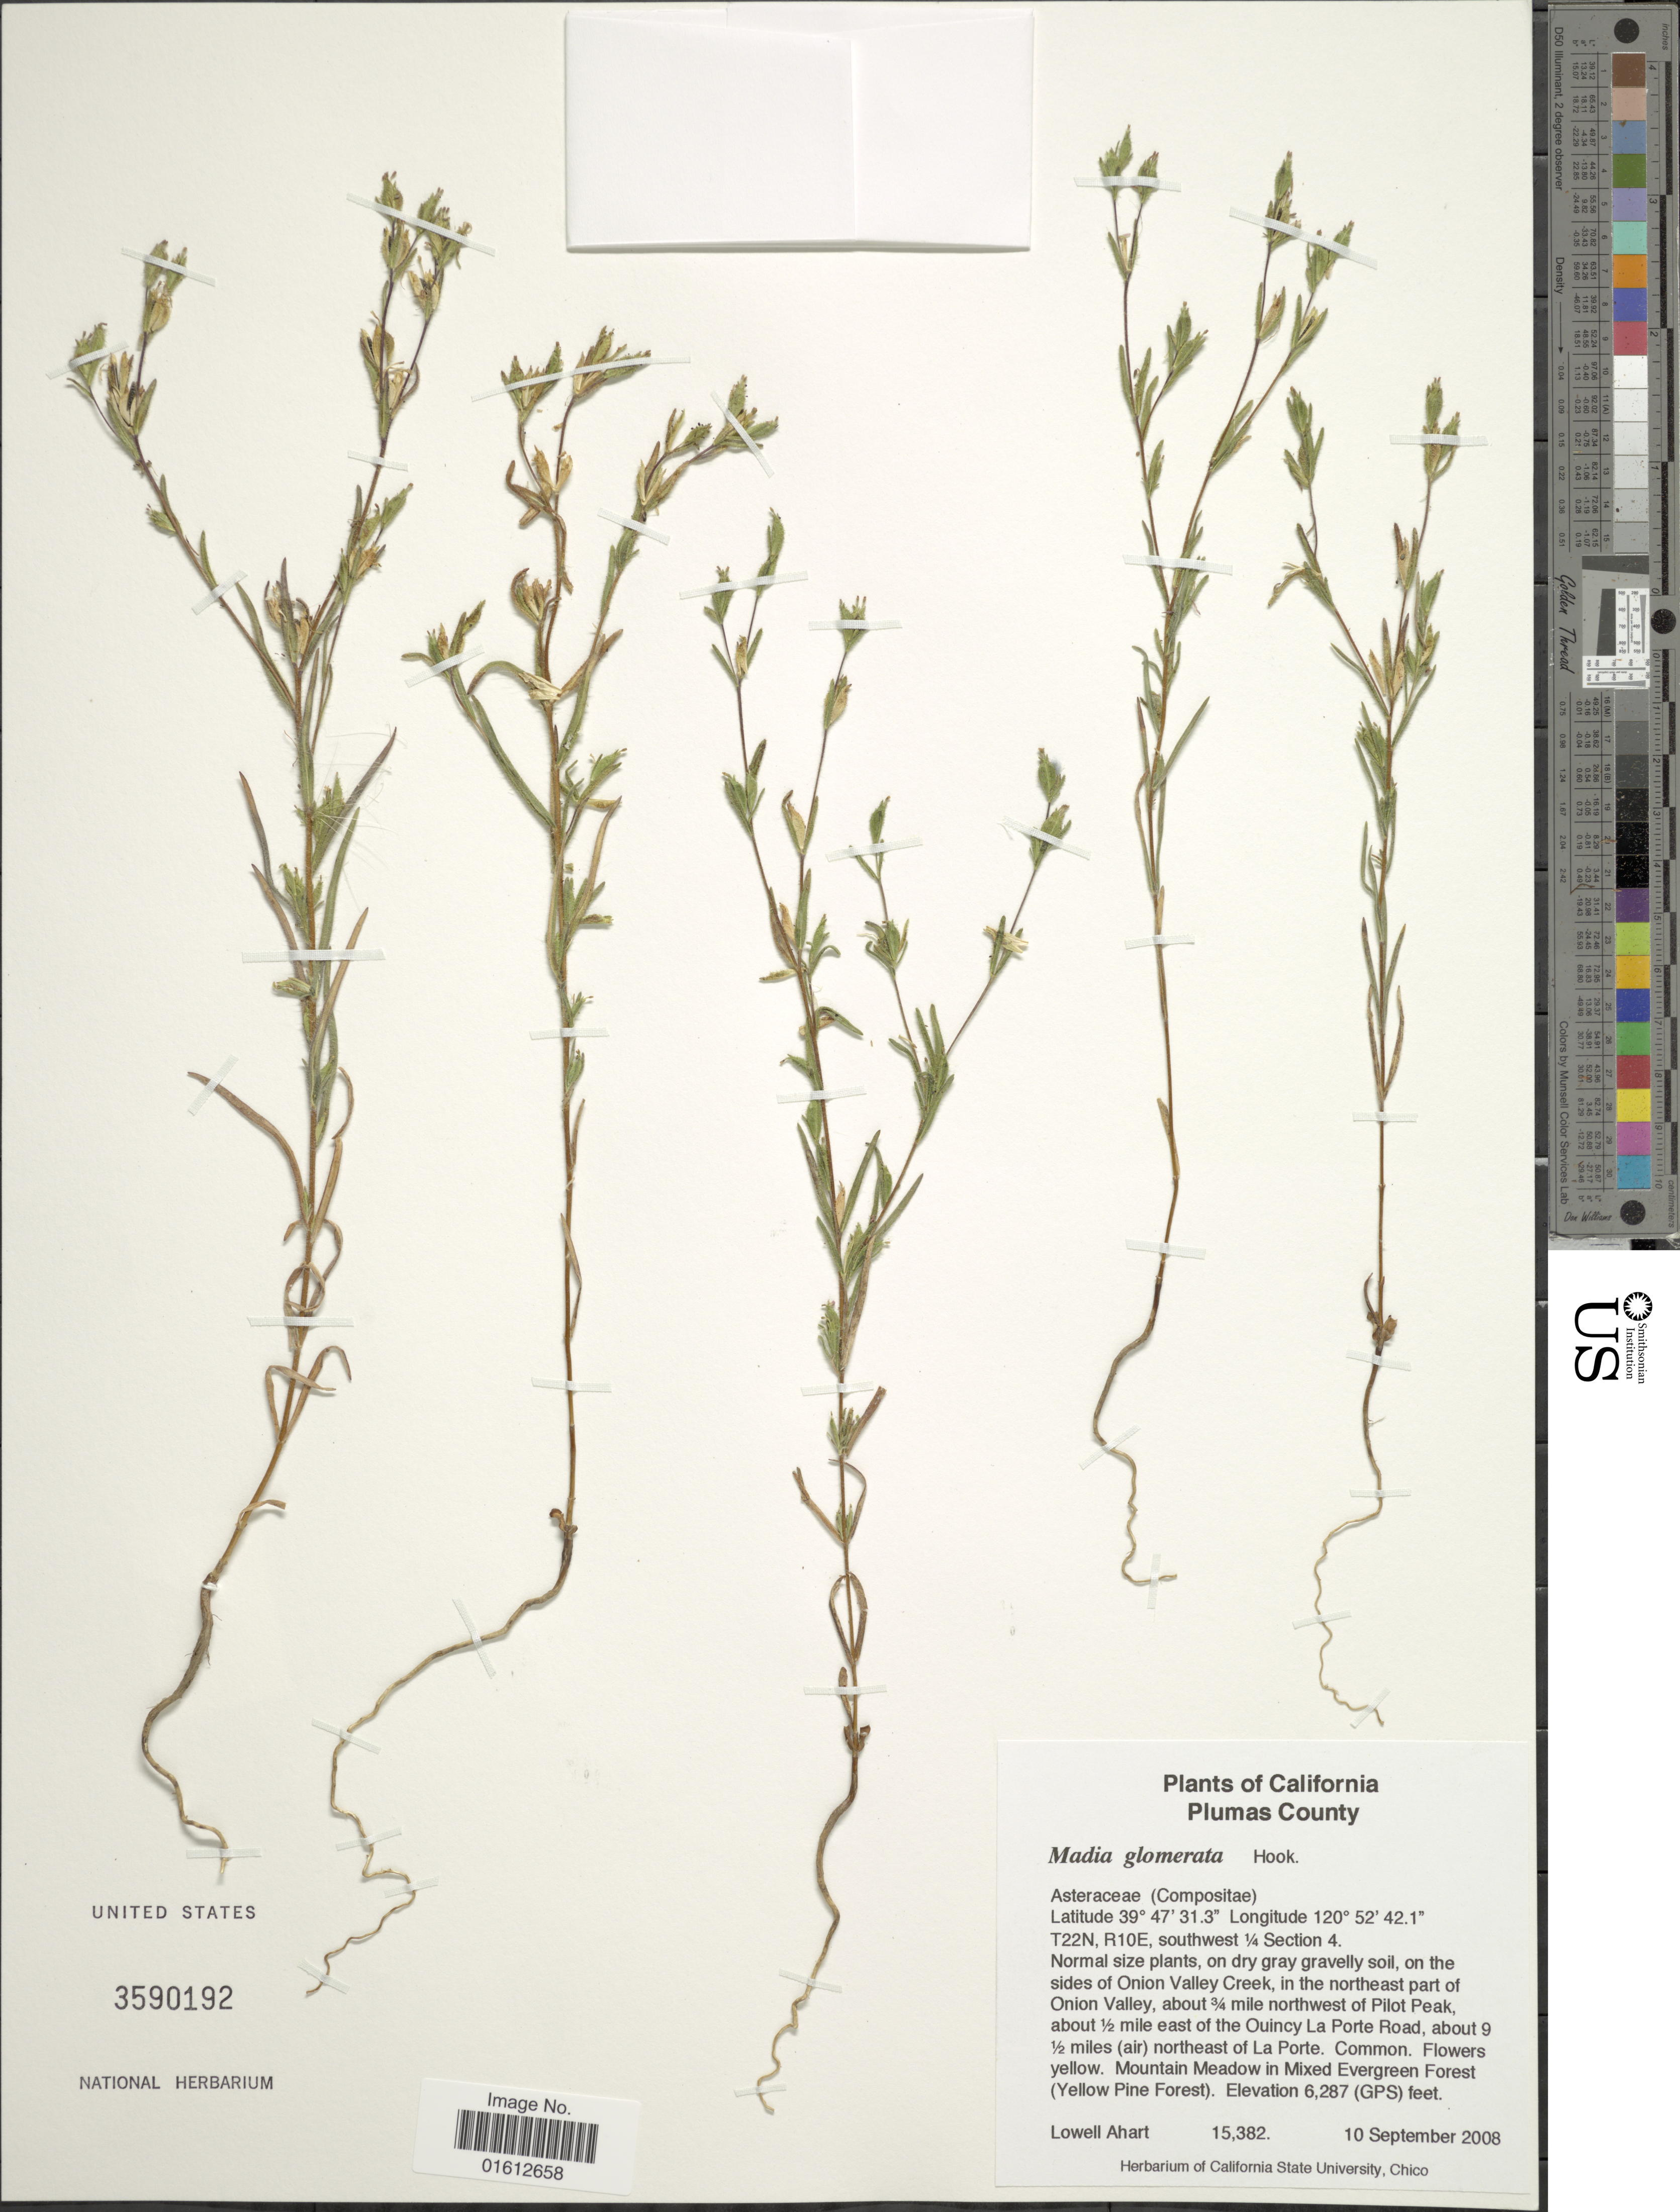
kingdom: Plantae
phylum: Tracheophyta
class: Magnoliopsida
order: Asterales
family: Asteraceae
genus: Madia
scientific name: Madia glomerata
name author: Hook.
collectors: L. Ahart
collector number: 15382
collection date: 2008-09-10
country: United States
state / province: California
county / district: Plumas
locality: Plumas County. T22N, R10E, southwest ¼ Section 4. On the sides of Onion Valley Creek, in the northeast part of Onion Valley, about ¾ mile northwest of Pilot Peak, about ½ mile east of the Ouincy La Porte Road, about 9½ miles (air) northeast of La Porte.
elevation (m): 1916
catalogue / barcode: US 3590192